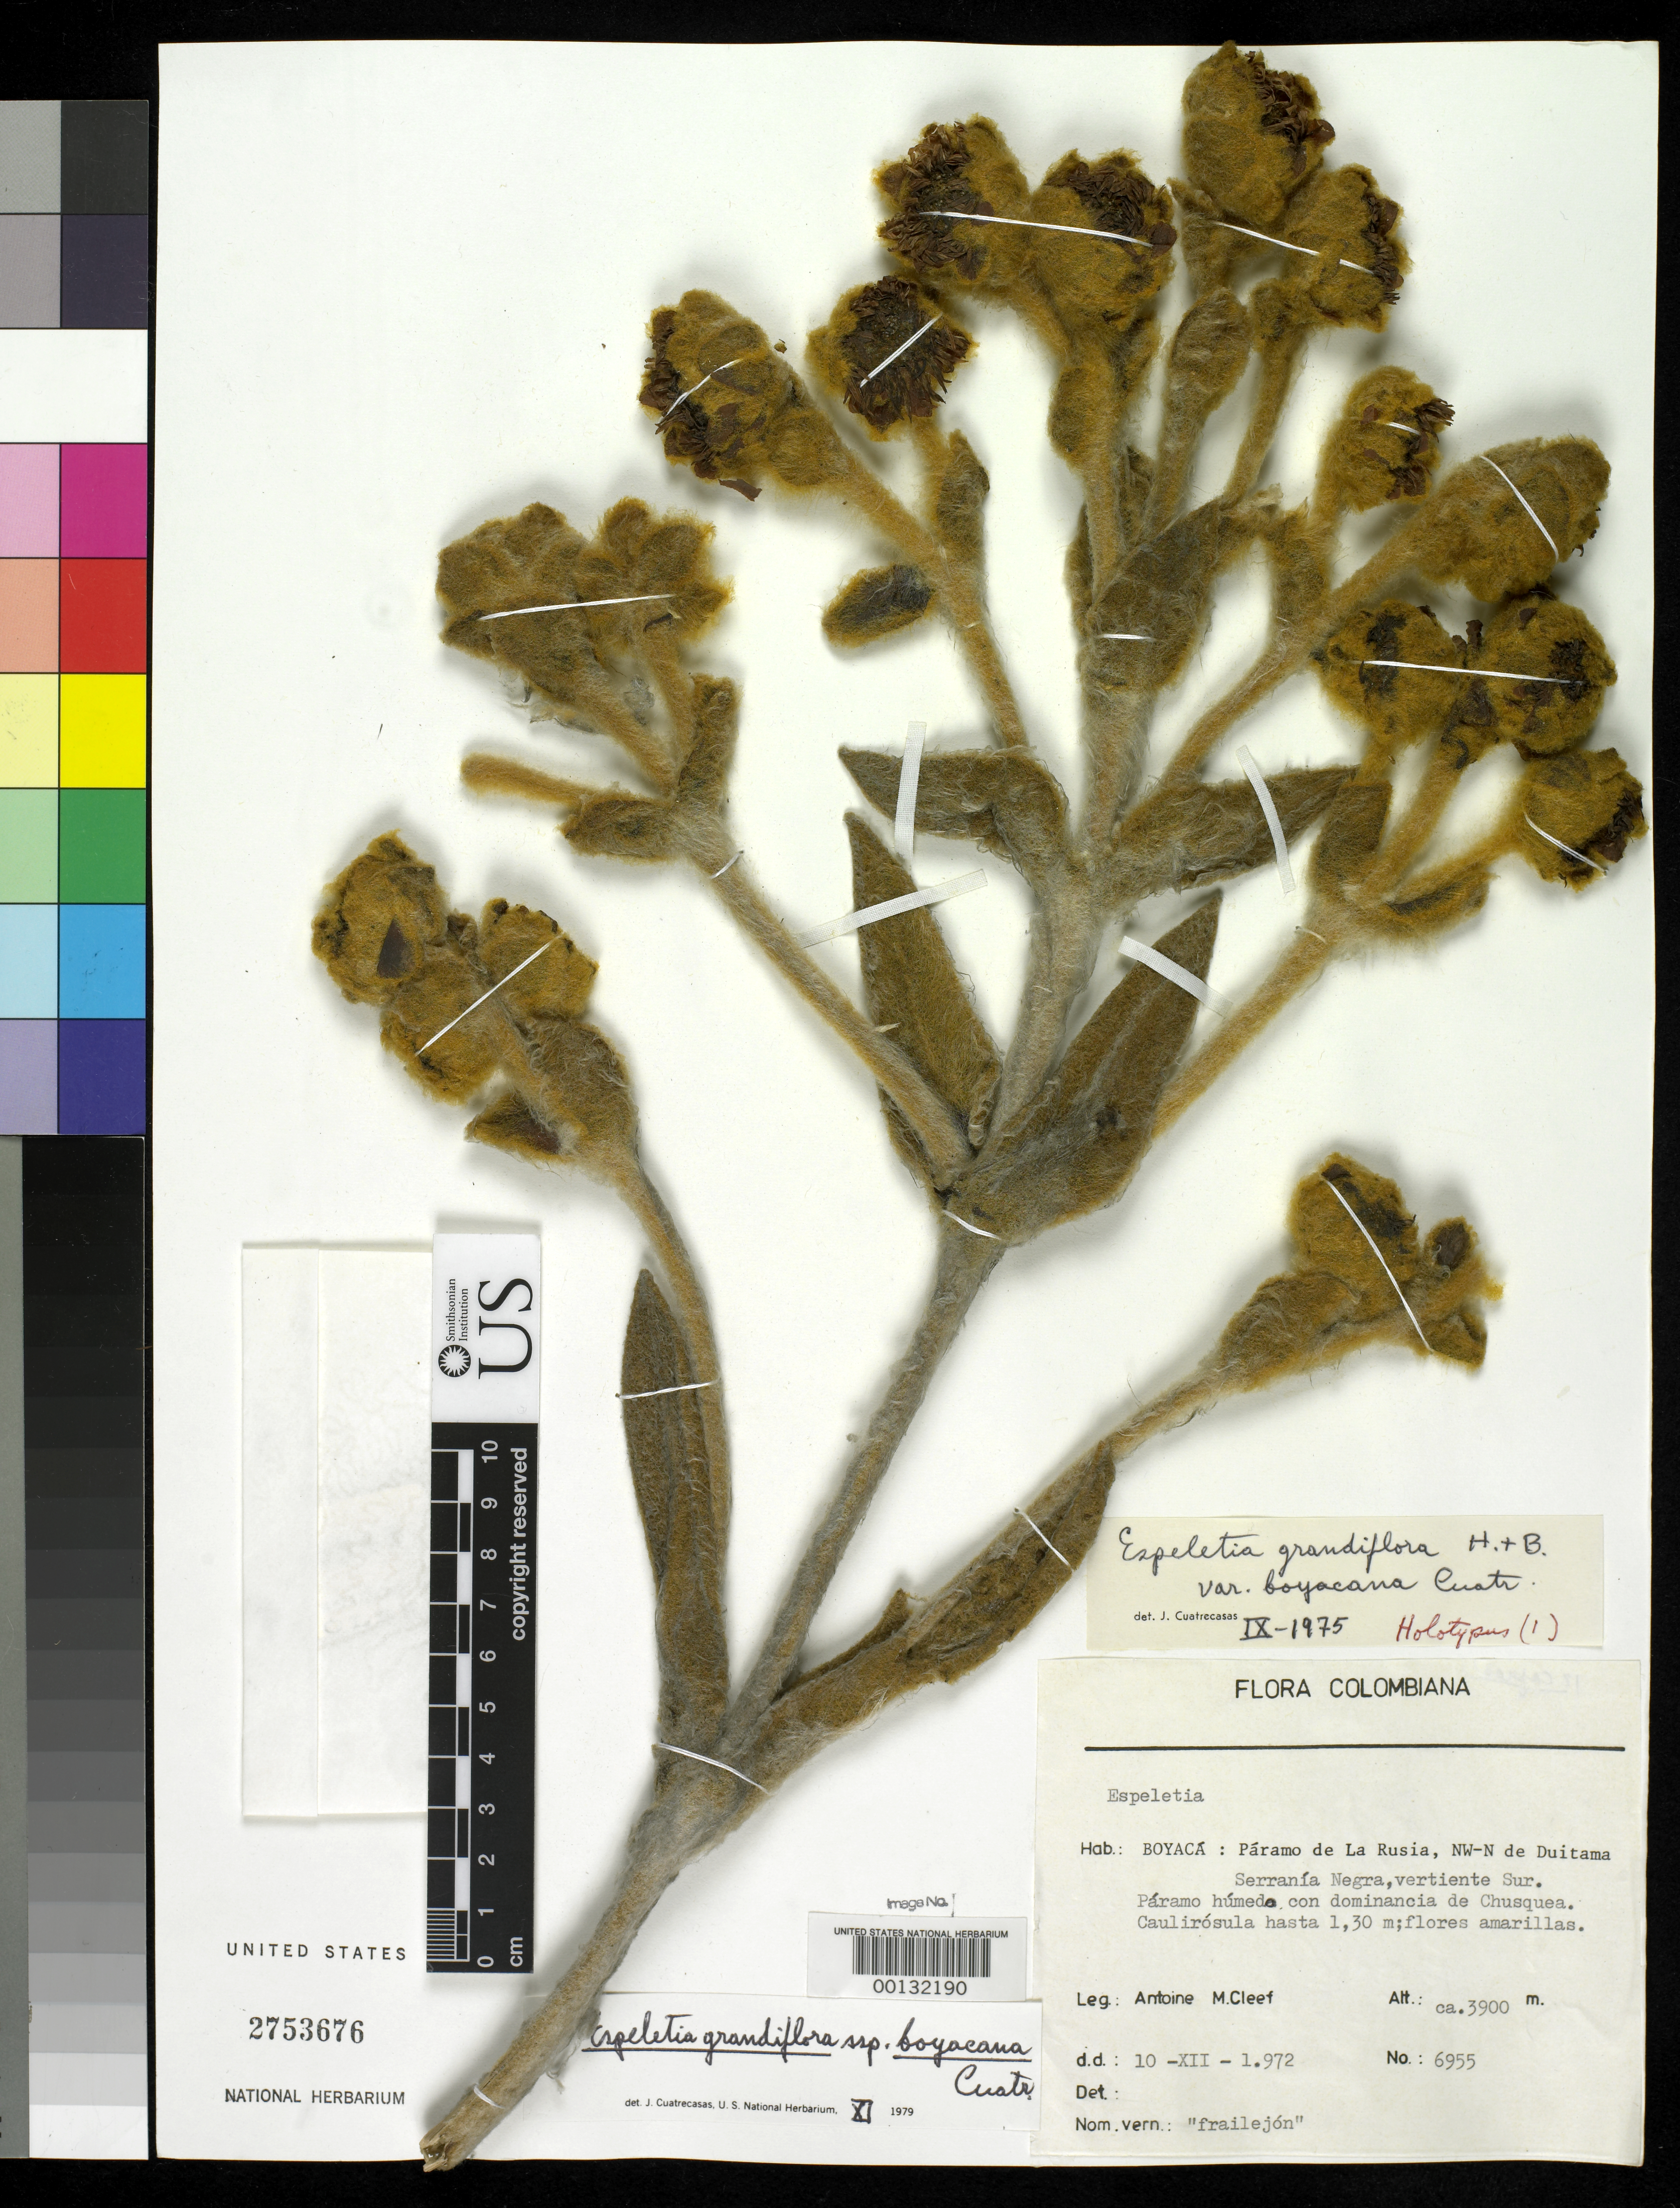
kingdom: Plantae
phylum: Tracheophyta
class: Magnoliopsida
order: Asterales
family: Asteraceae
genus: Espeletia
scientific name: Espeletia grandiflora var. boyacana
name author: Cuatrec.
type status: Holotype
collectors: A. M. Cleef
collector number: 6955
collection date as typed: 10 Dec 1972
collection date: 1972-12-10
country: Colombia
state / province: Boyacá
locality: Páramo de La Rusia, NNW de Duitama, Serrania Negra, Vertiente sur. [Páramo de La Rusia, NNW of Duitama, Serrania Negra, S slope.]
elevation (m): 3900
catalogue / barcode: US 2753676